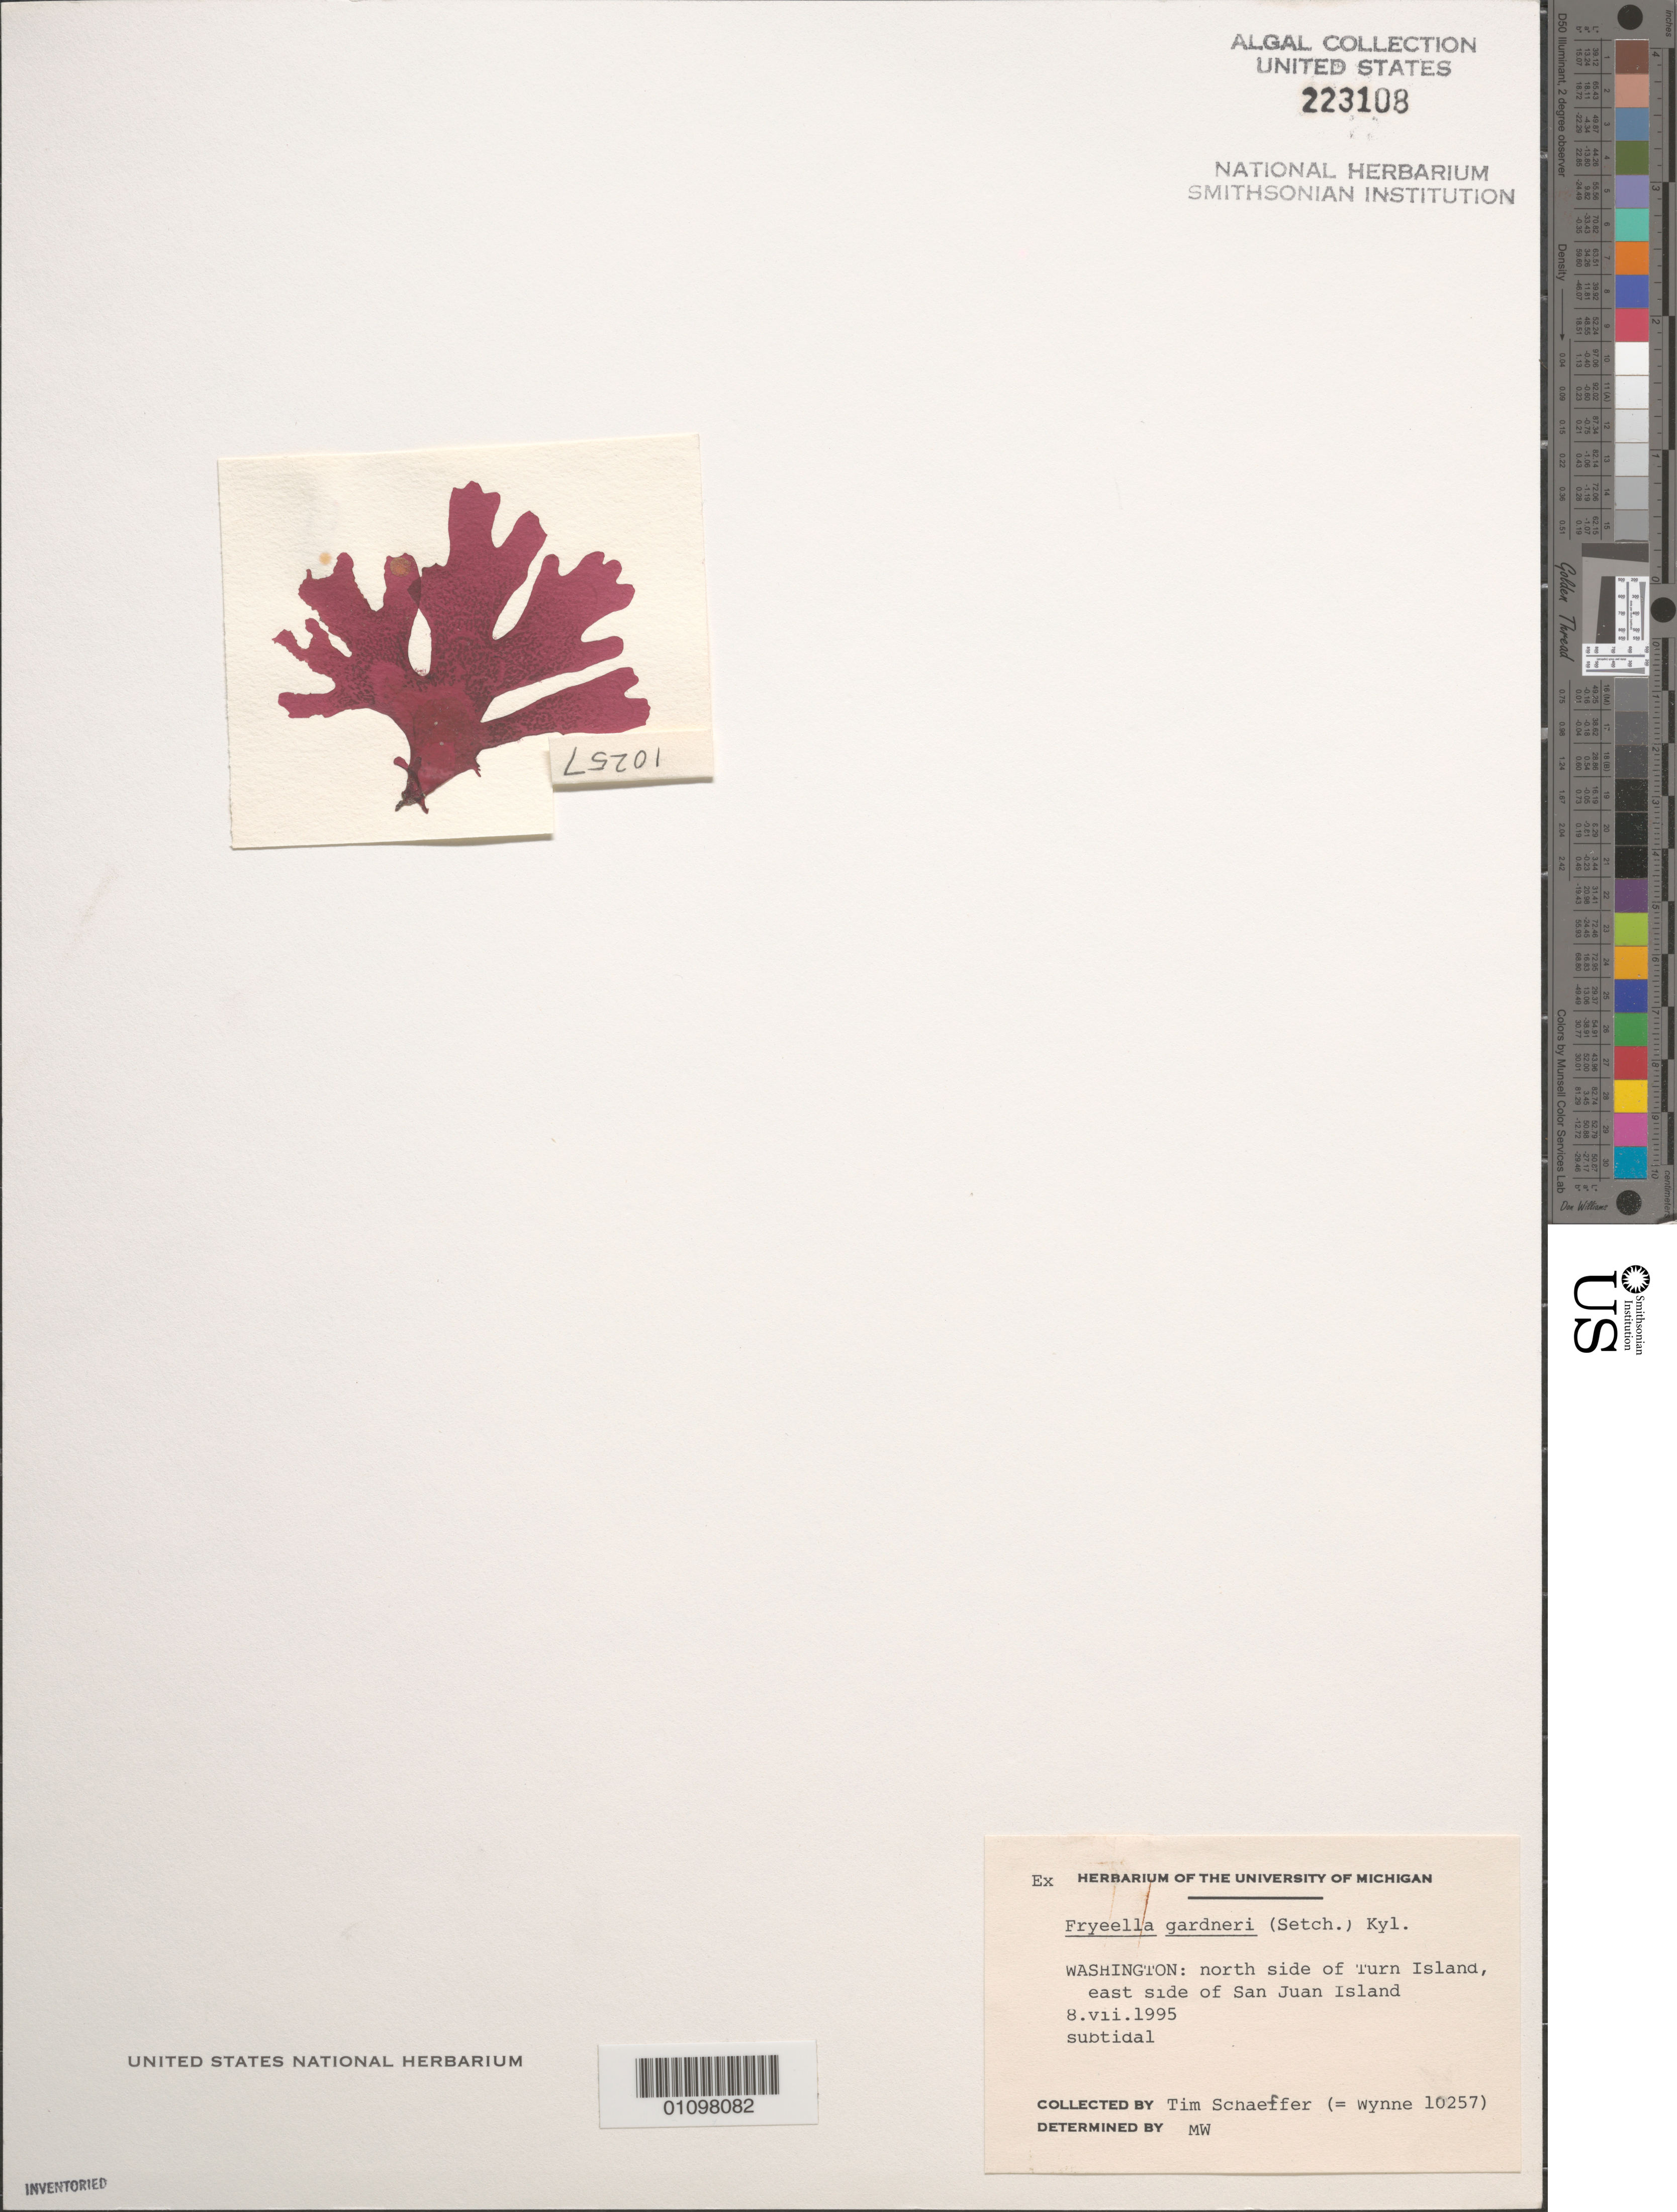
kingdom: Plantae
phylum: Rhodophyta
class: Florideophyceae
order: Rhodymeniales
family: Fryeellaceae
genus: Fryeella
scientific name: Fryeella gardneri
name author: (Setch.) Kylin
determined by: Wynne, M. J.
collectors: T. Schaeffer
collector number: Wynne 10257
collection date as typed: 08 Jul 1995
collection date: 1995-07-08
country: United States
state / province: Washington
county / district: San Juan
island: Turn Island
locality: North side of Turn Island, by east side of San Juan Island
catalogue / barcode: US 223108